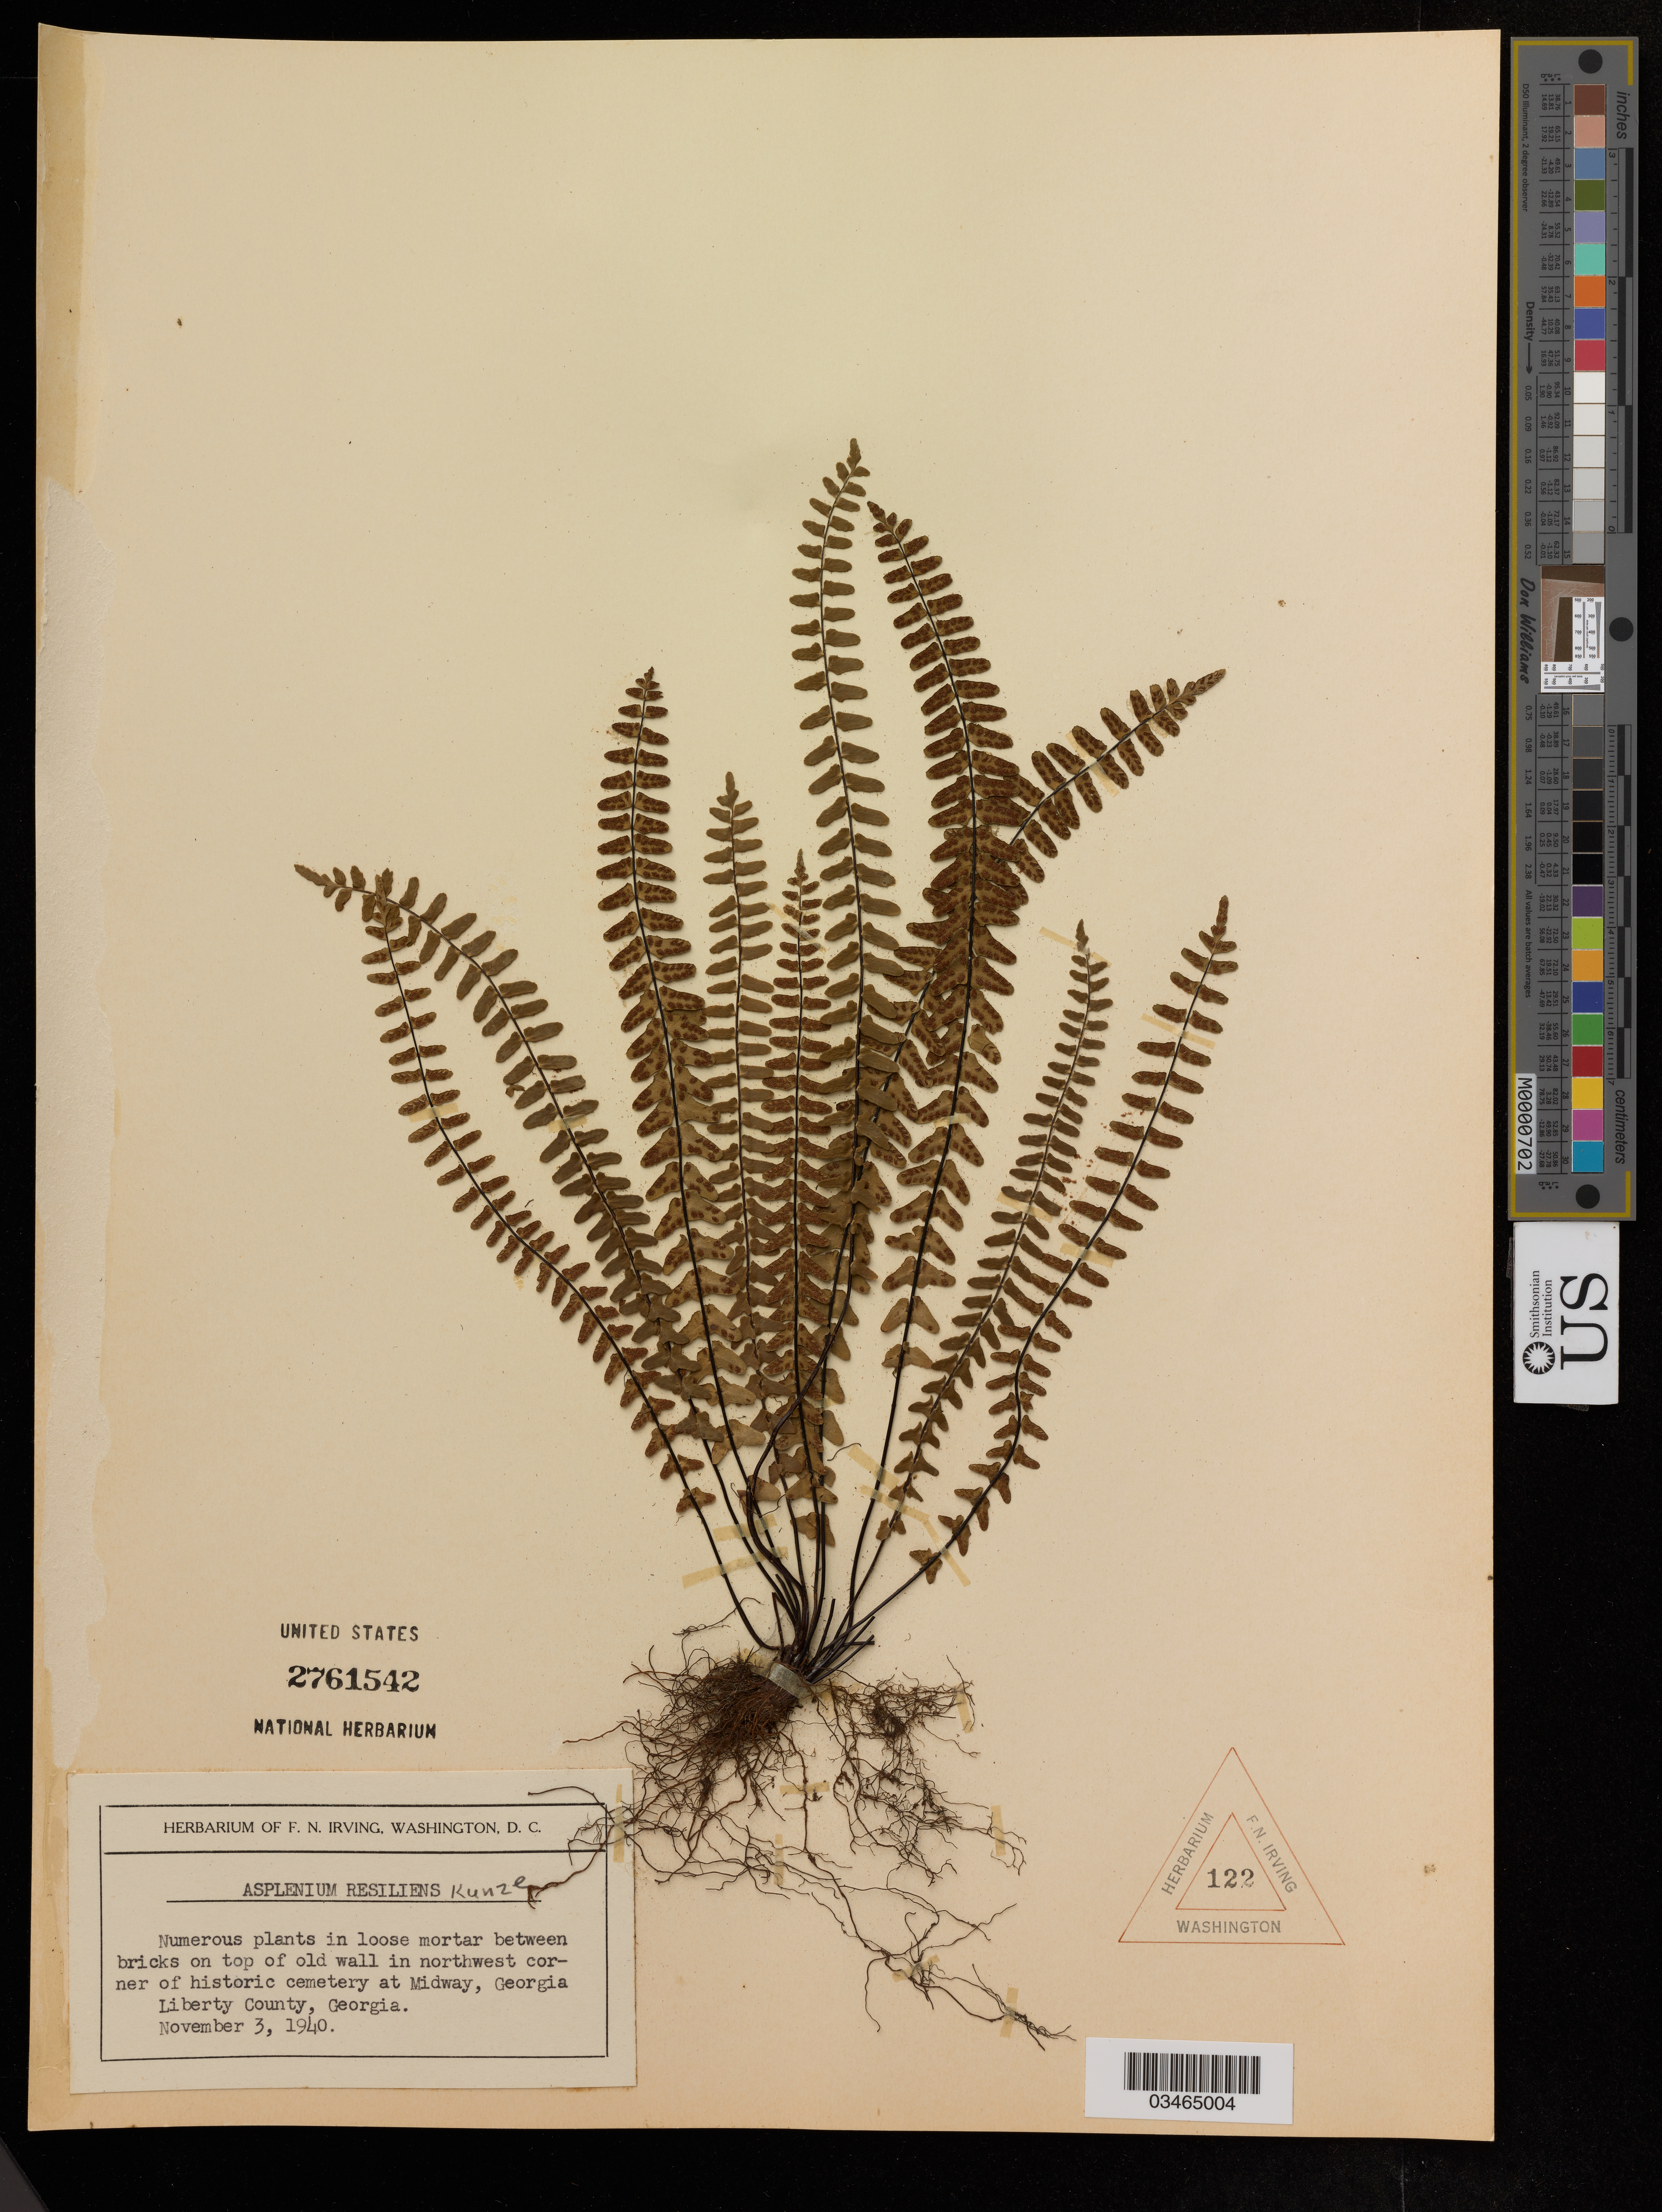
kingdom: Plantae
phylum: Tracheophyta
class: Polypodiopsida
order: Polypodiales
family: Aspleniaceae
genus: Asplenium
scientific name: Asplenium resiliens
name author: Kunze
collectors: ex herb. F.N. Irving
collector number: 122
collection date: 1940-11-03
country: United States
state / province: Georgia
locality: On top of old wall in northwest corner of historic cemetery at Midway. Liberty County.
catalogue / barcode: US 2761542